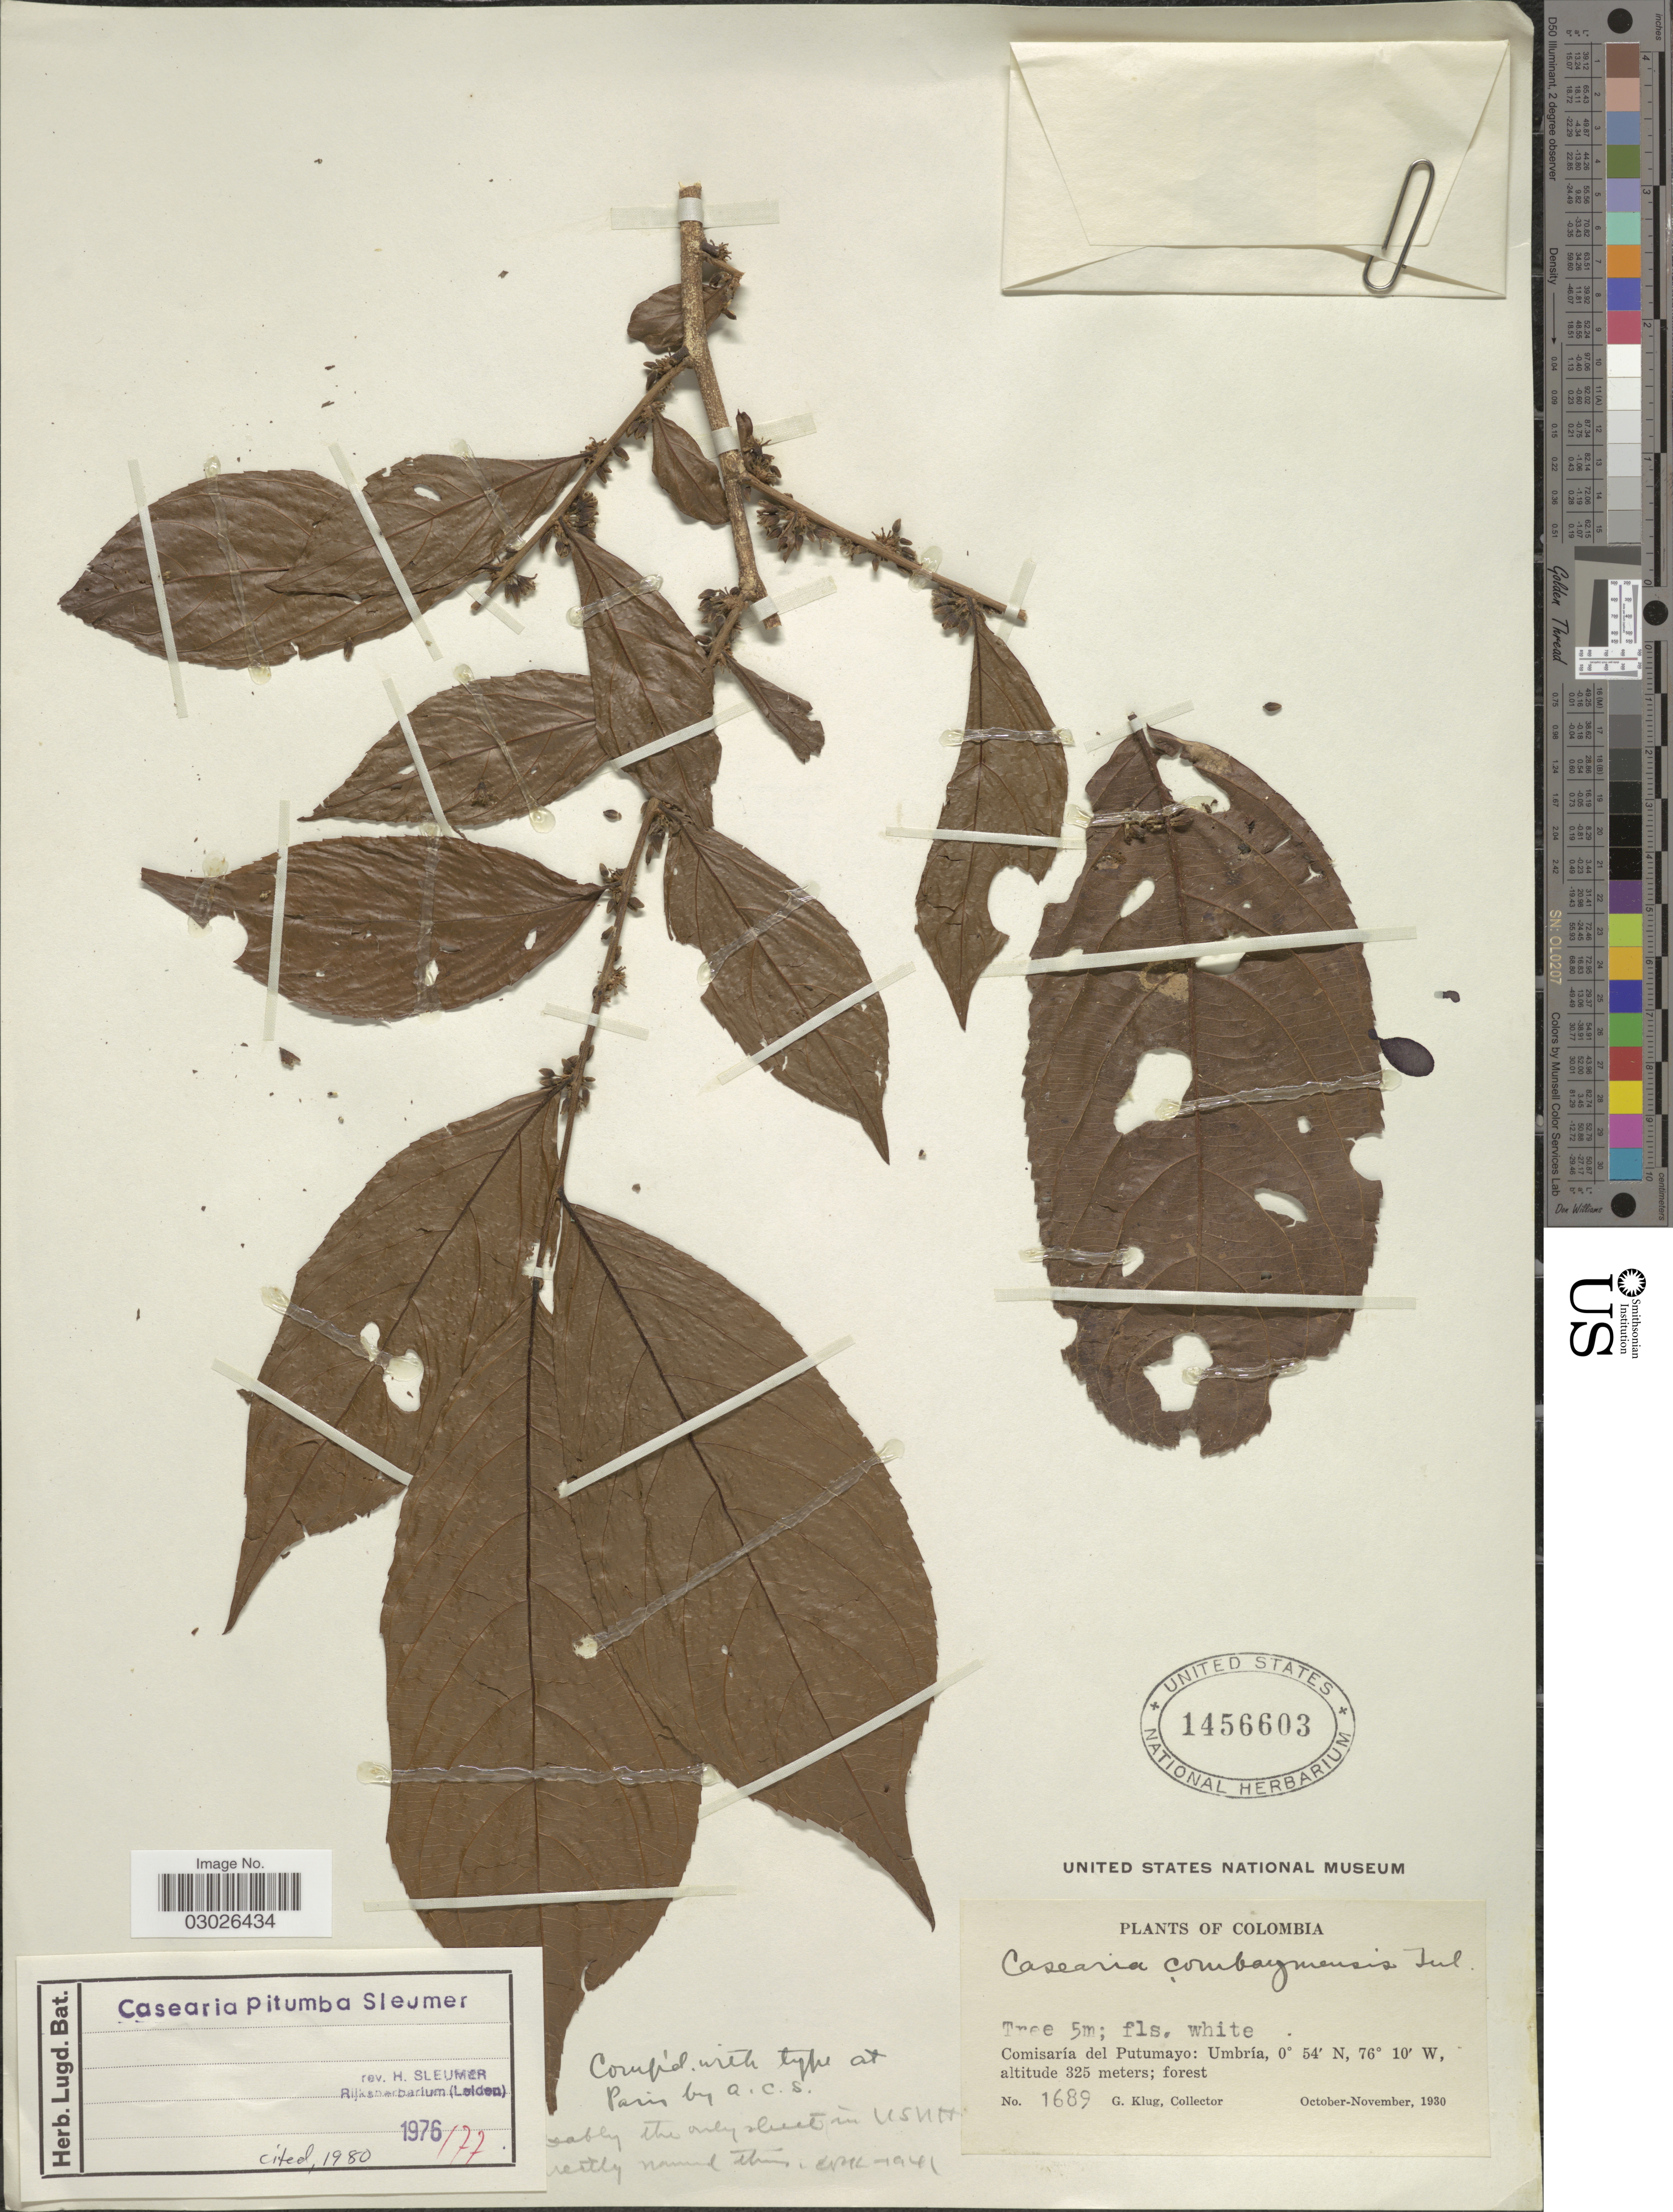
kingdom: Plantae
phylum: Tracheophyta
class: Magnoliopsida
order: Malpighiales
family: Salicaceae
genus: Casearia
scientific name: Casearia pitumba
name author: Sleumer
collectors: G. Klug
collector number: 1689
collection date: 1930-10/1930-11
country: Colombia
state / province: Putumayo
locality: Comisaría del Putumayo: Umbría.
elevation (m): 325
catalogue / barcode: US 1456603